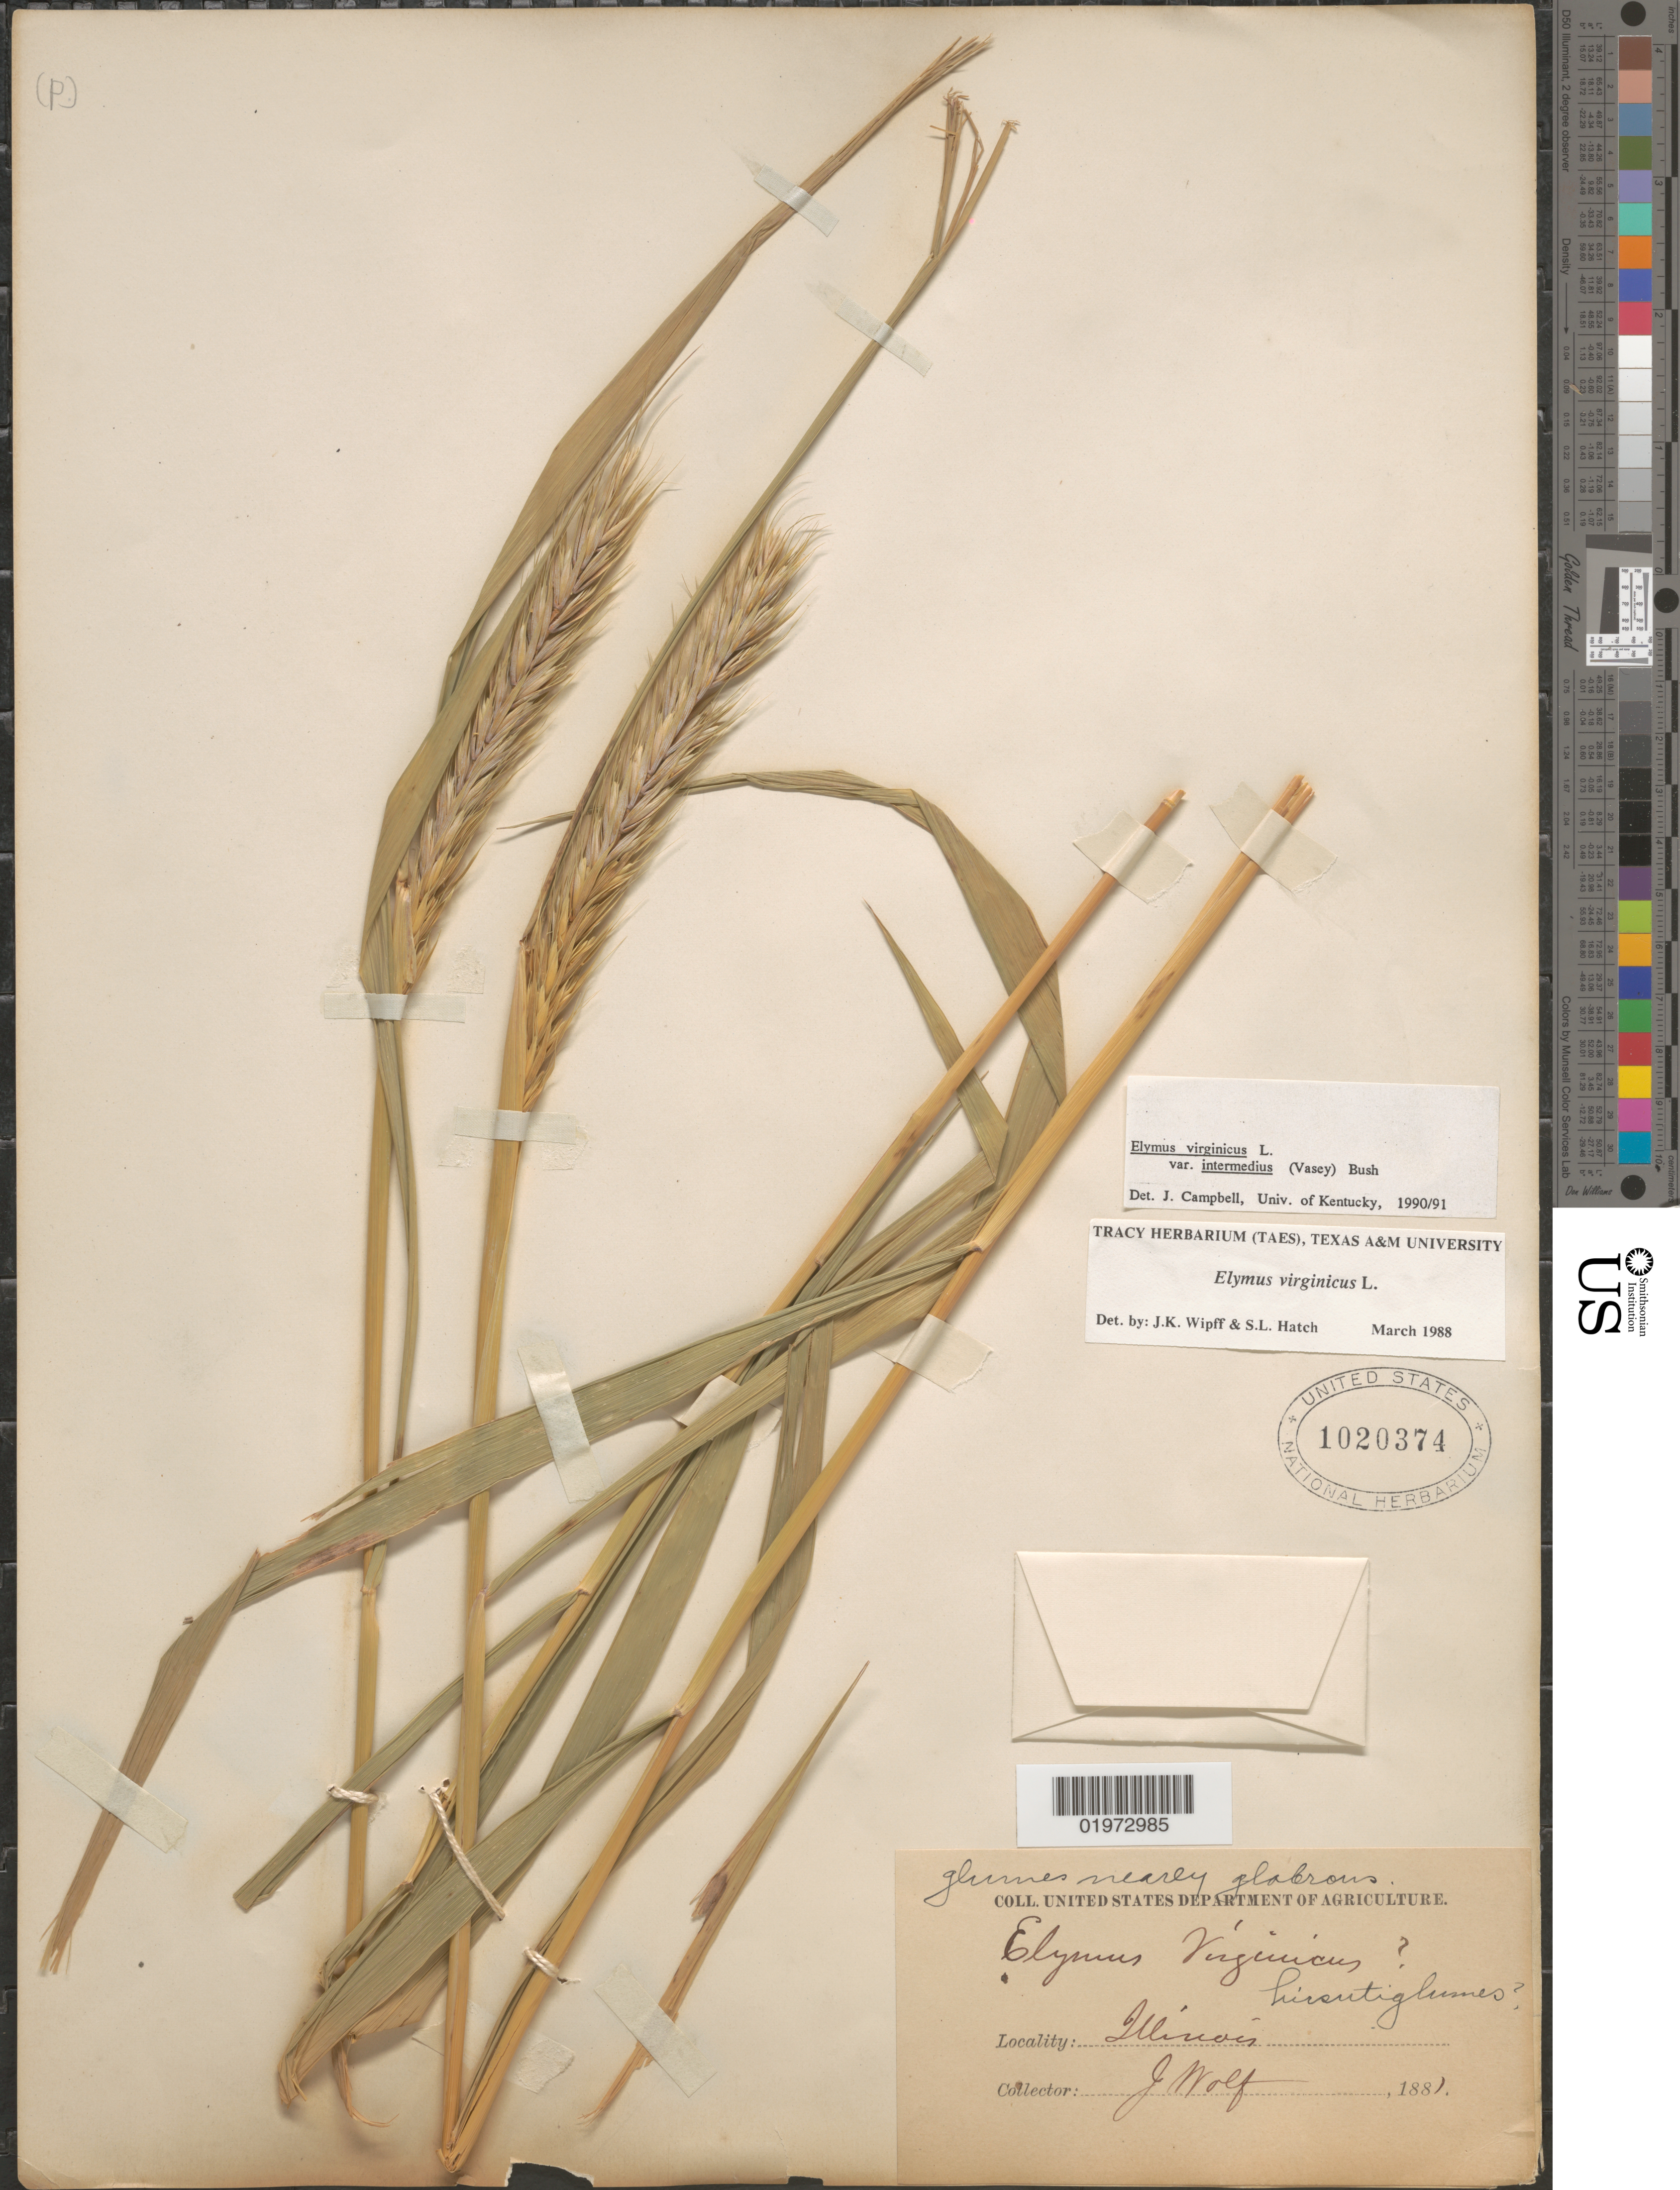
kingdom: Plantae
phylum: Tracheophyta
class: Liliopsida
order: Poales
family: Poaceae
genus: Elymus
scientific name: Elymus virginicus var. intermedius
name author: L.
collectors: J. Wolf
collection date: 1881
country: United States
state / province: Illinois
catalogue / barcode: US 1020374